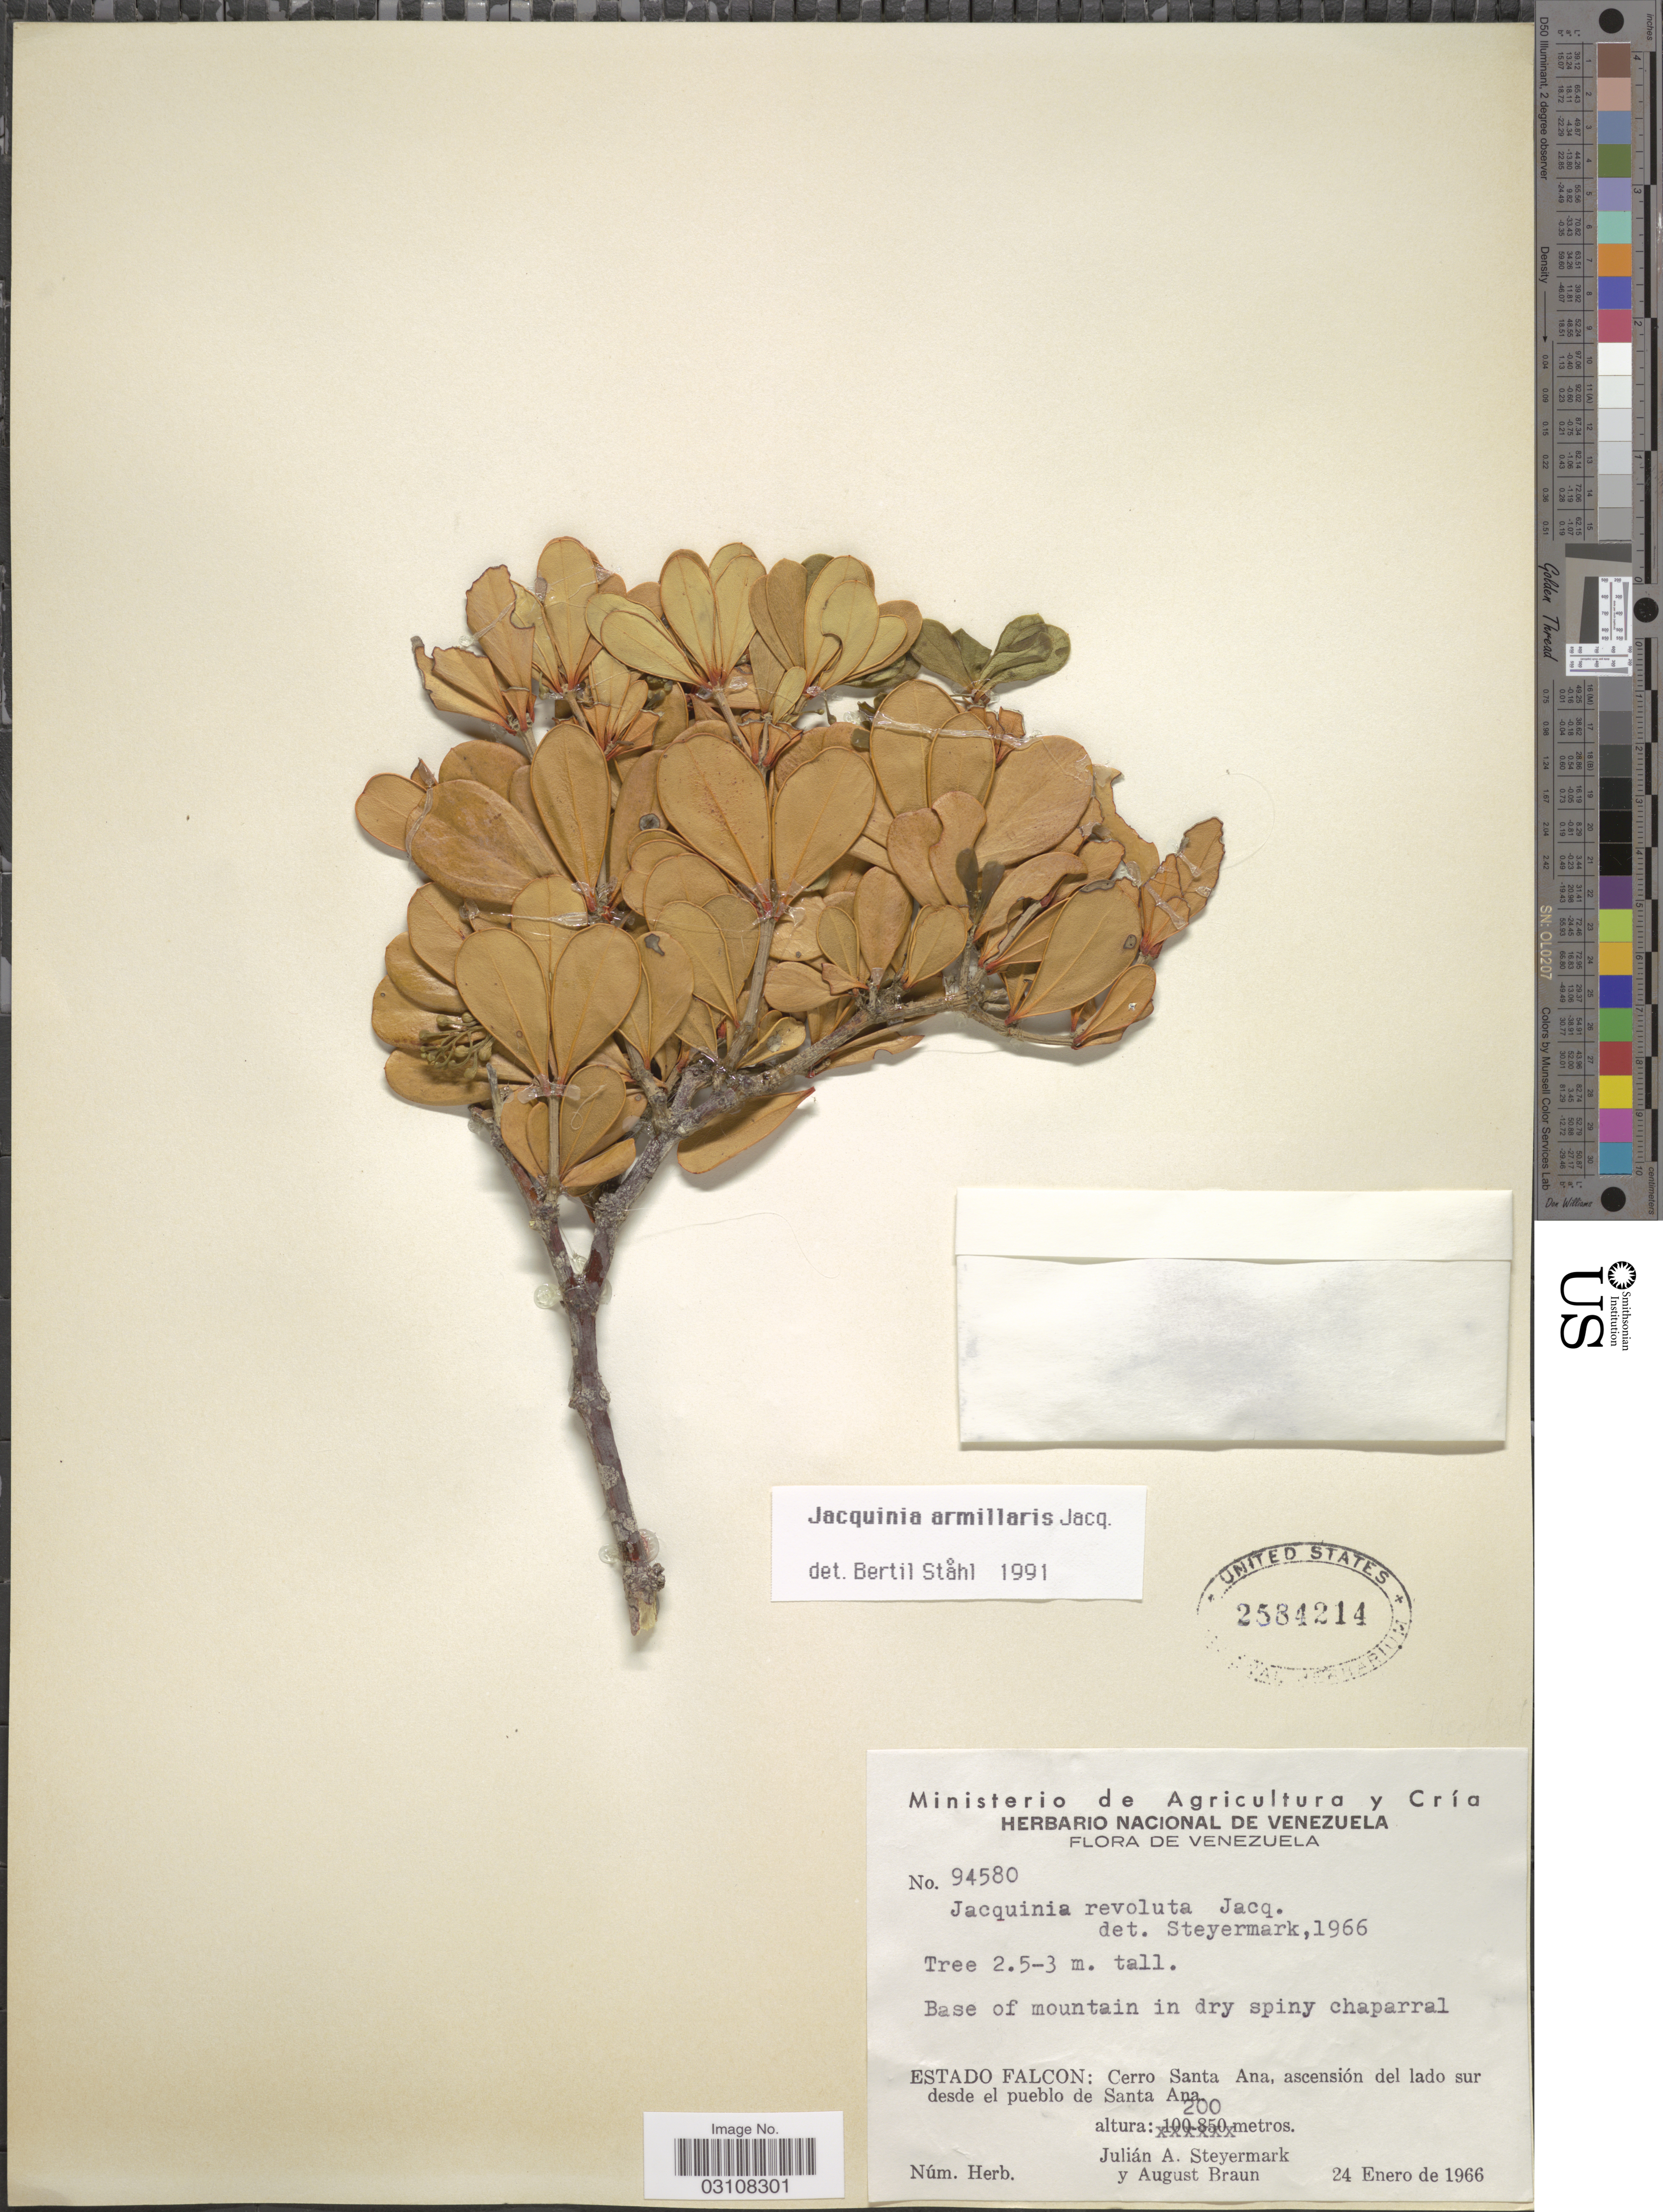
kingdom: Plantae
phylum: Tracheophyta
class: Magnoliopsida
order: Ericales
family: Primulaceae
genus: Jacquinia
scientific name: Jacquinia armillaris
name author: Jacq.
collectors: J. Steyermark & A. Braun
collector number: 94580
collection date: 1966-01-24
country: Venezuela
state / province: Falcón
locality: Base of mountain in dry spiny chaparral. Cerro Santa Ana, ascensión del lado sur desde el pueblo de Santa Ana.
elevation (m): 200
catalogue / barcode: US 2584214